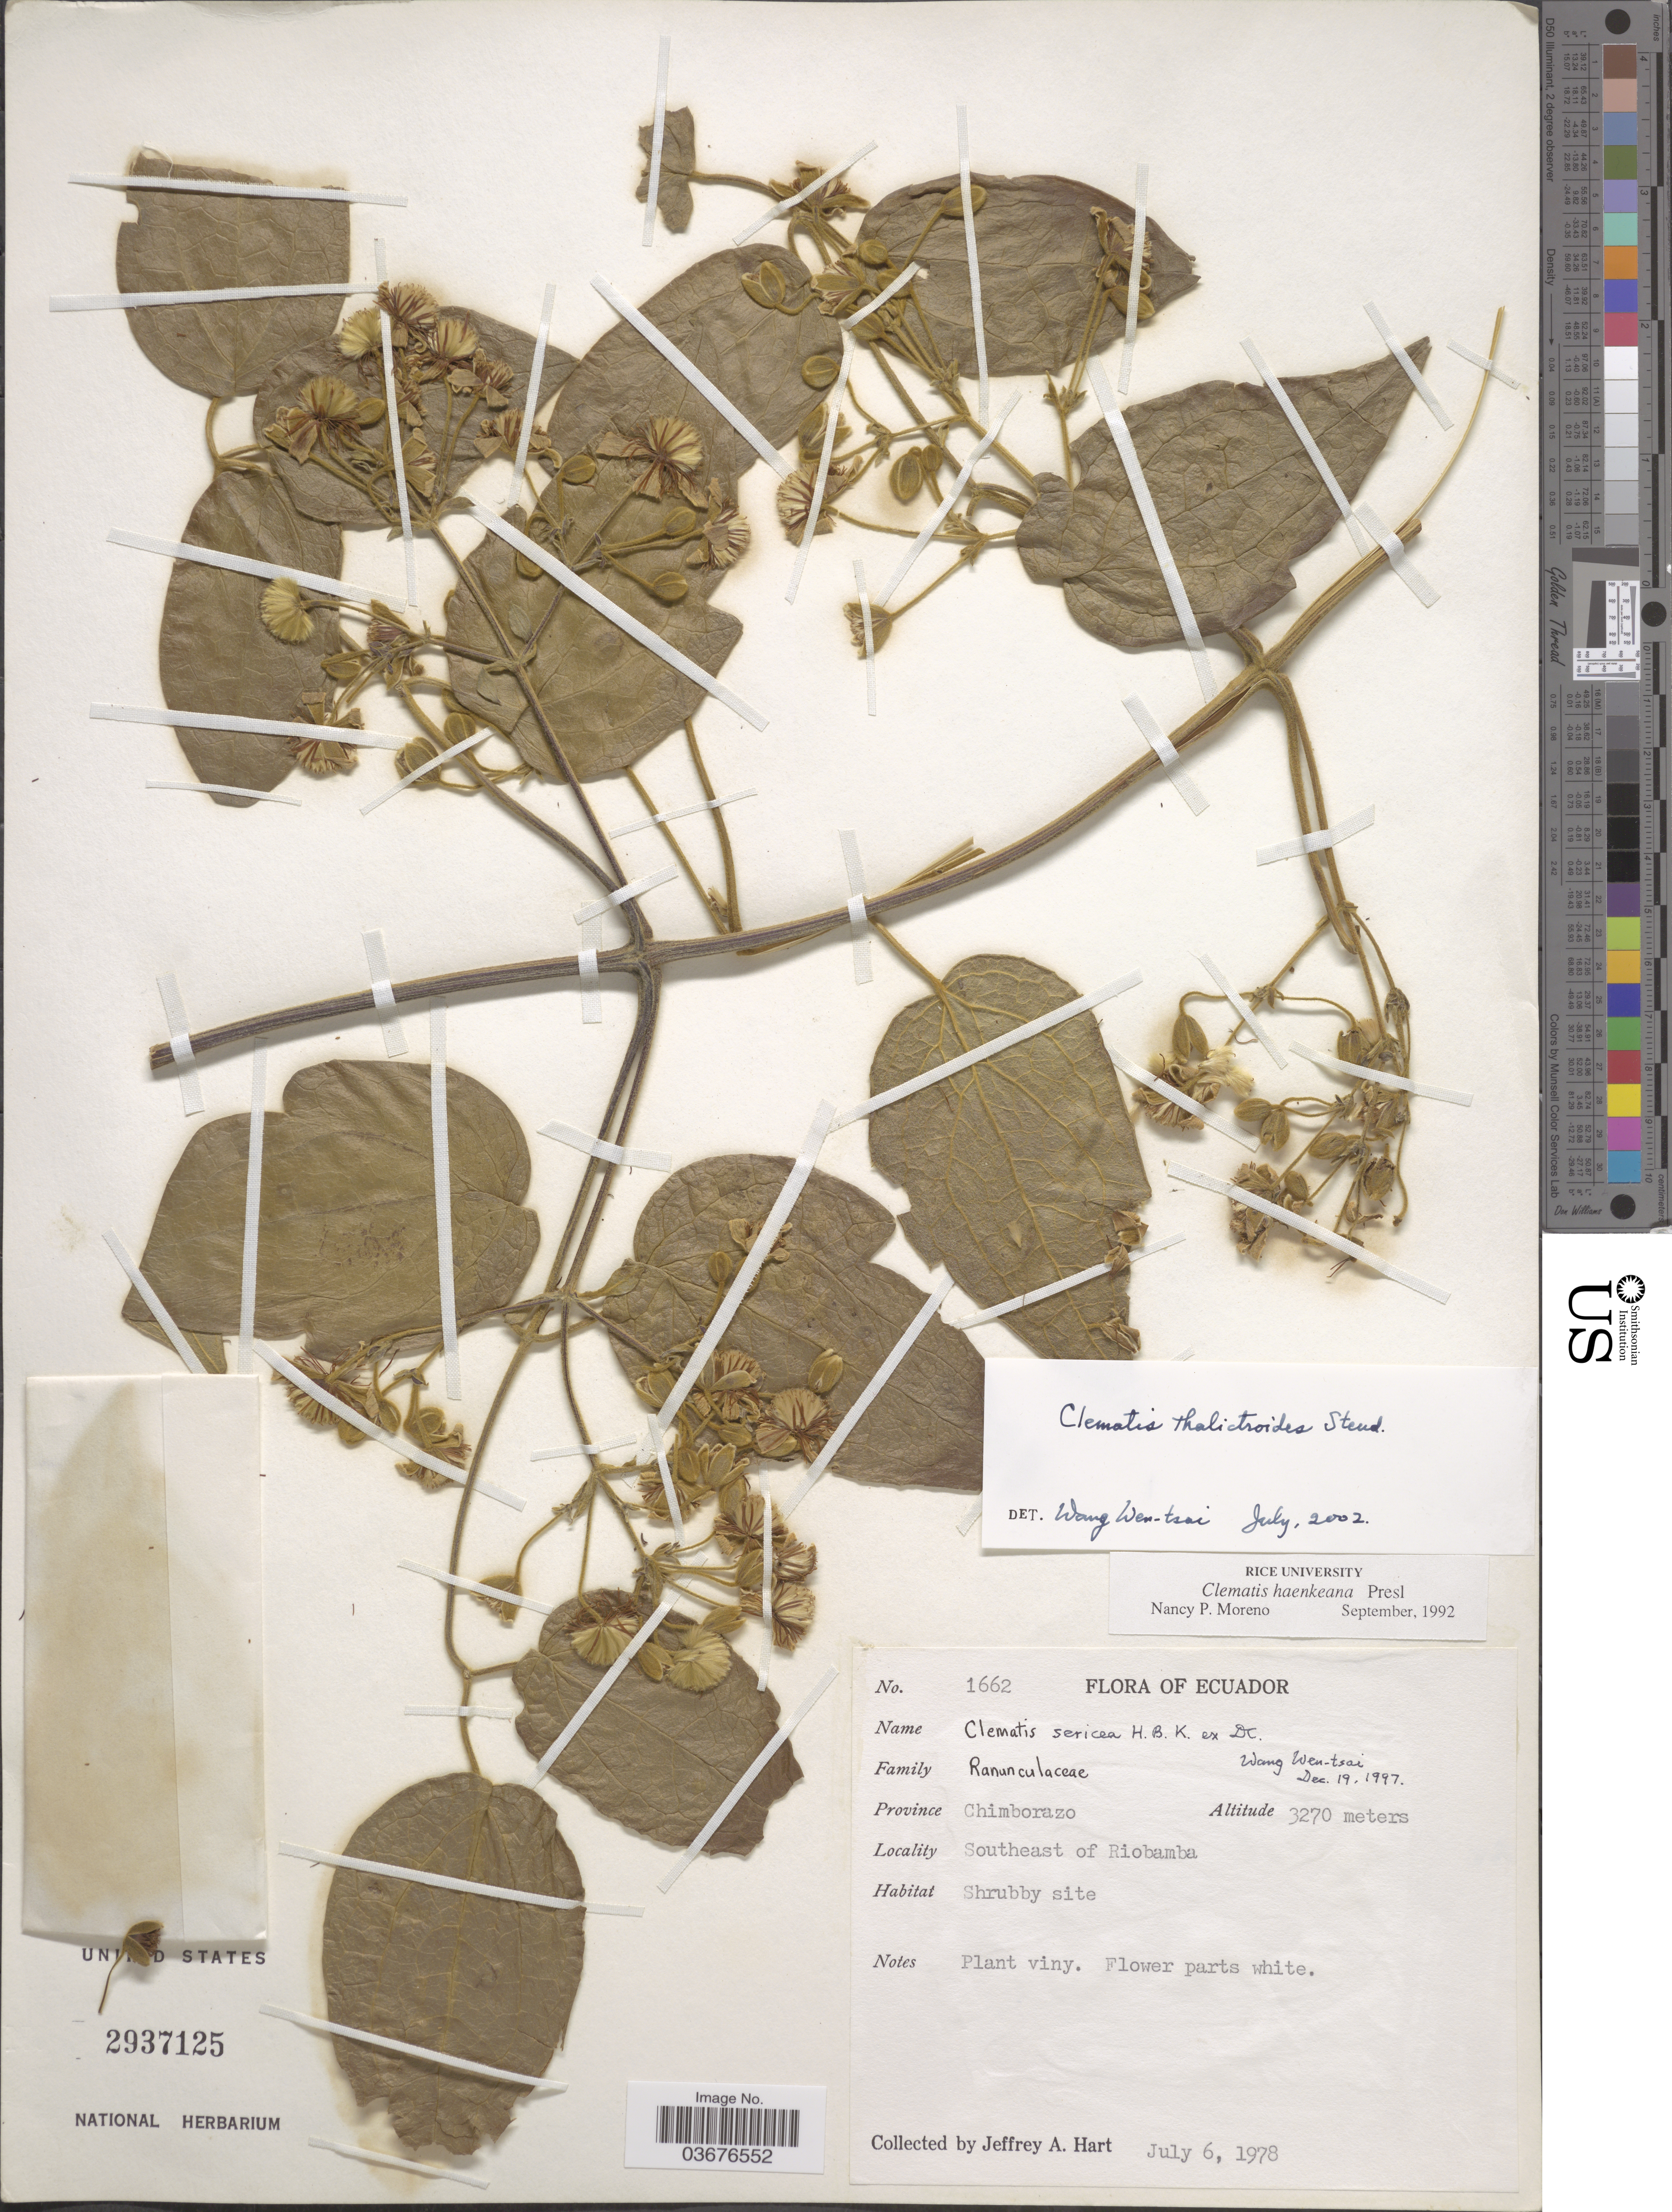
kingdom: Plantae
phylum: Tracheophyta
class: Magnoliopsida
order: Ranunculales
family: Ranunculaceae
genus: Clematis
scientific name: Clematis thalictroides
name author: Steud.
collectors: J. A. Hart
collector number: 1662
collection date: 1978-07-06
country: Ecuador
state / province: Chimborazo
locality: Southeast of Riobamba.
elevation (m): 3270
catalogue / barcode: US 2937125